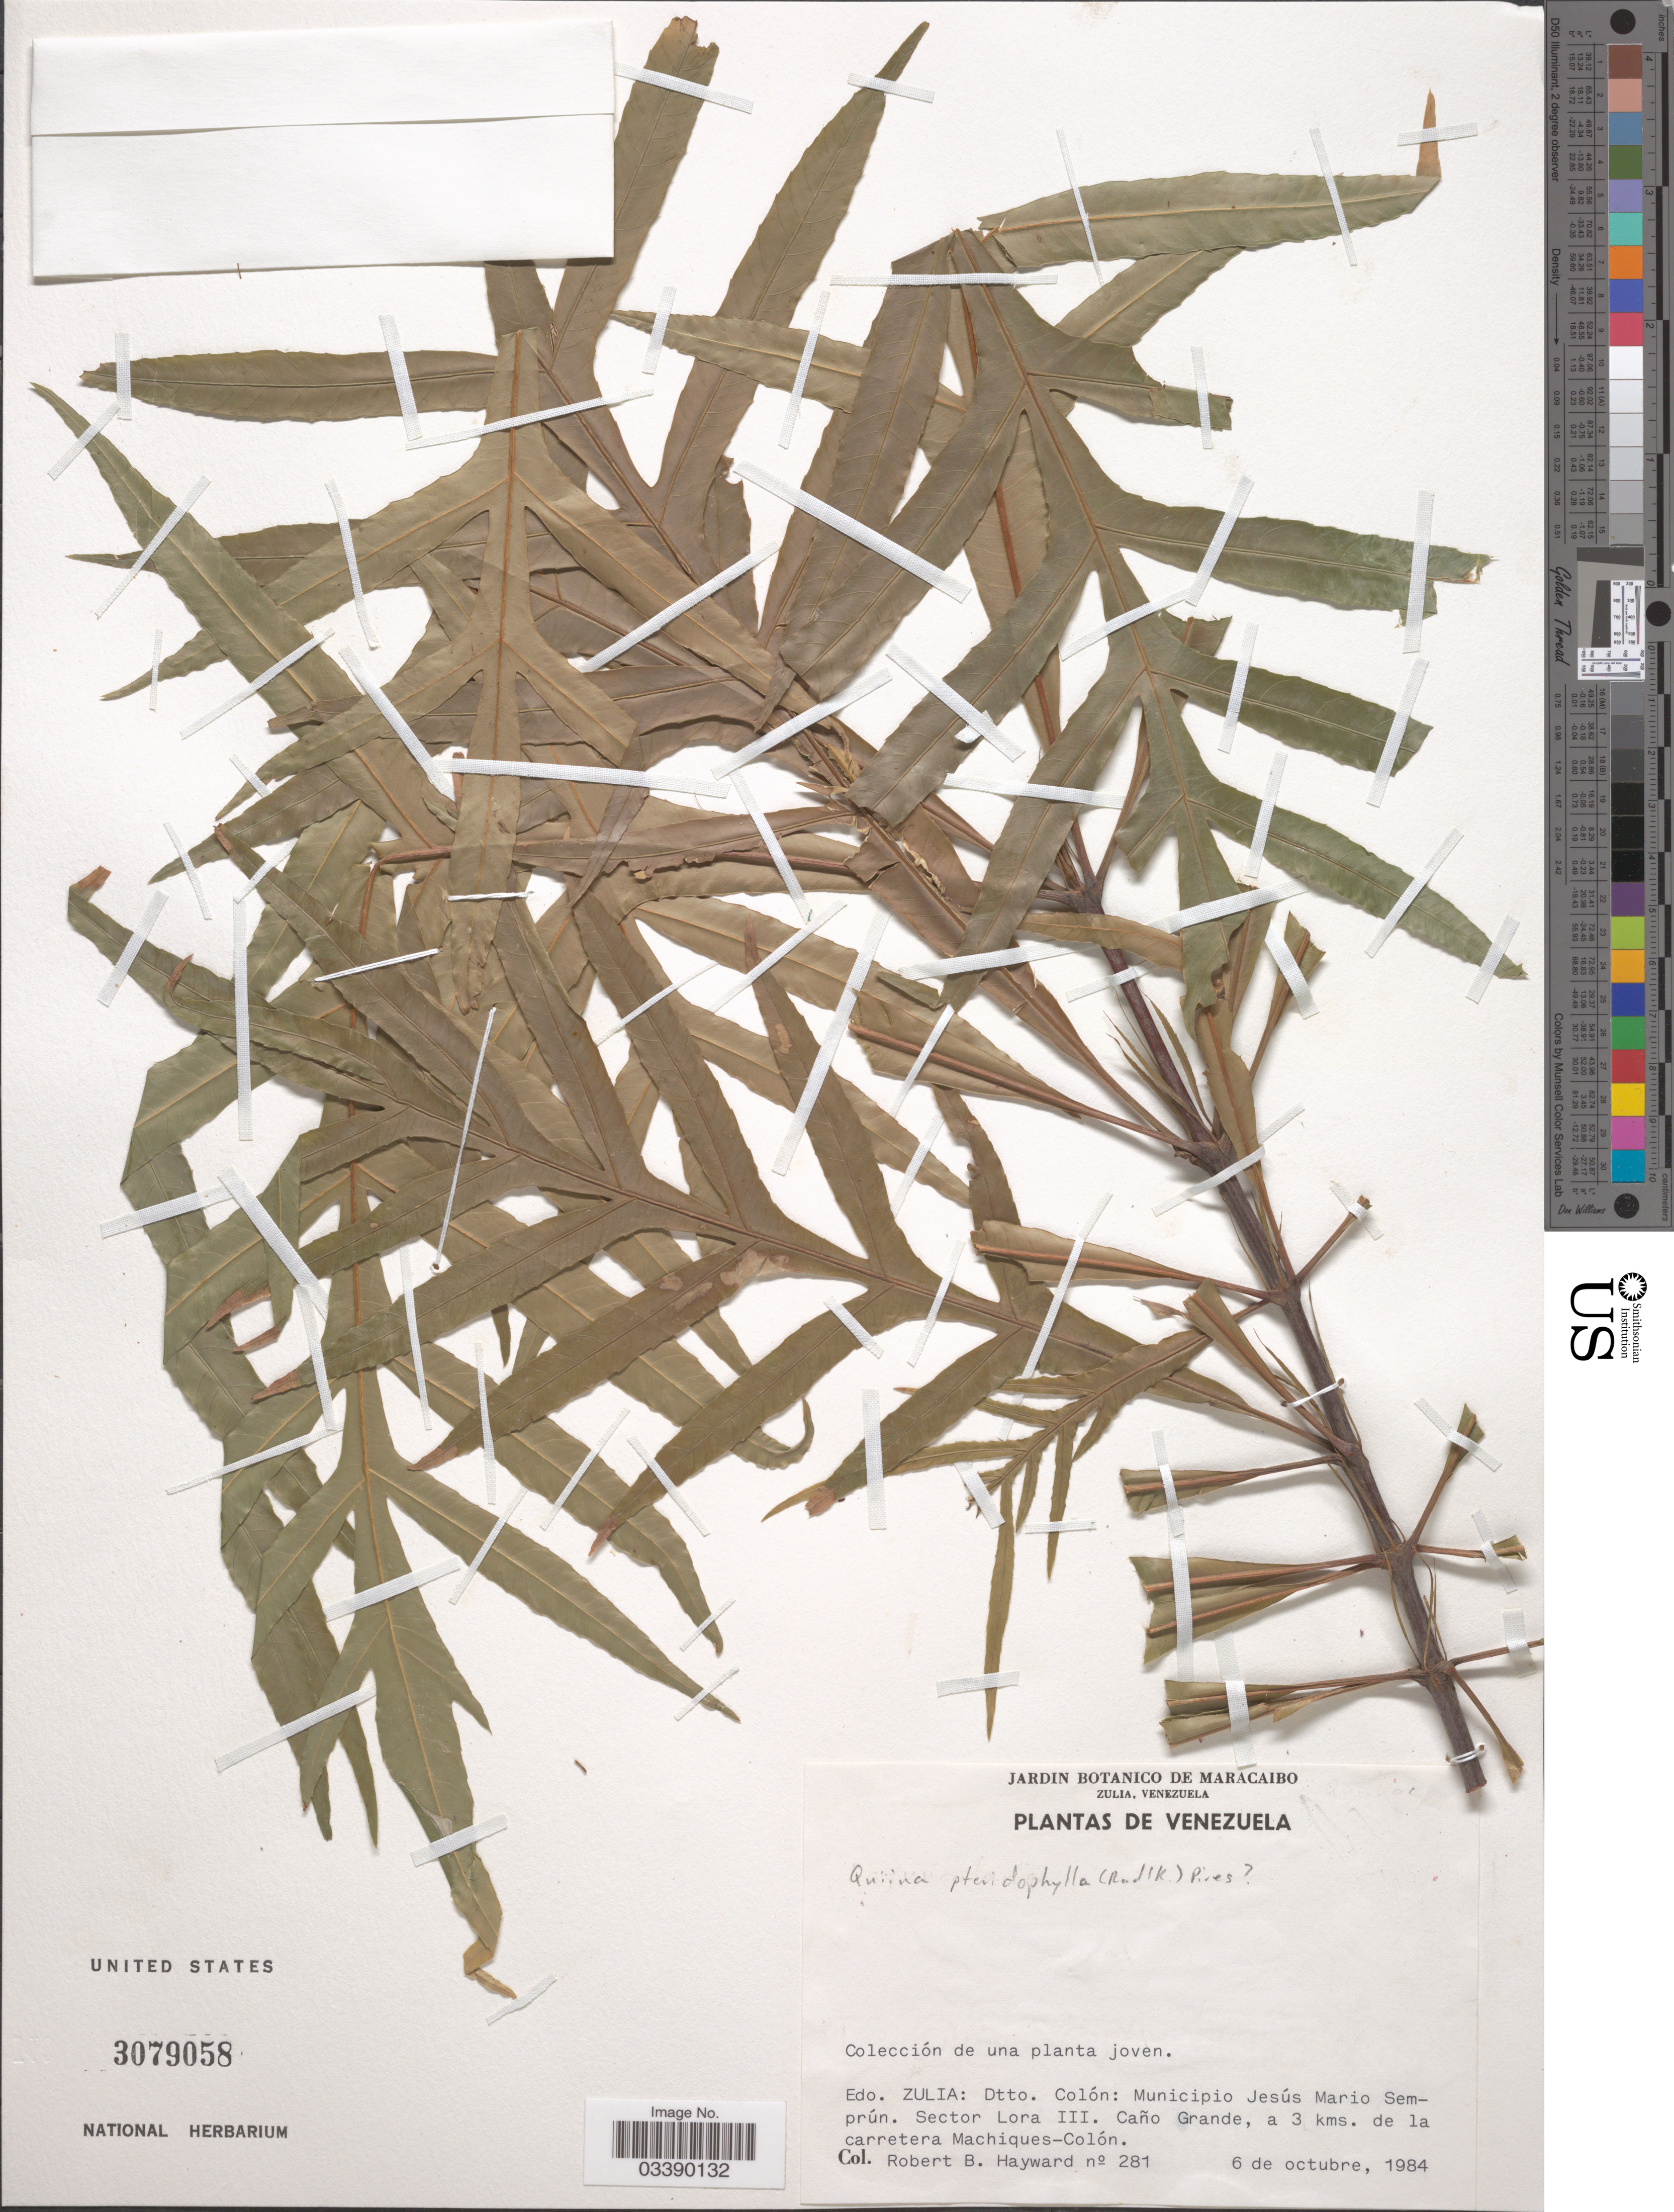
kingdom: Plantae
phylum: Tracheophyta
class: Magnoliopsida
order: Malpighiales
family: Quiinaceae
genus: Quiina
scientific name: Quiina pteridophylla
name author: (Radlk.) Pires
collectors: R. Hayward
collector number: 281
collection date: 1984-10-06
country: Venezuela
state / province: Zulia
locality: Dtto. Colón: Municipio Jesús Mario Semprún. Sector Lora III. Caño Grande, a 3 kms. de la carretera Machiques-Colón.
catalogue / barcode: US 3079058